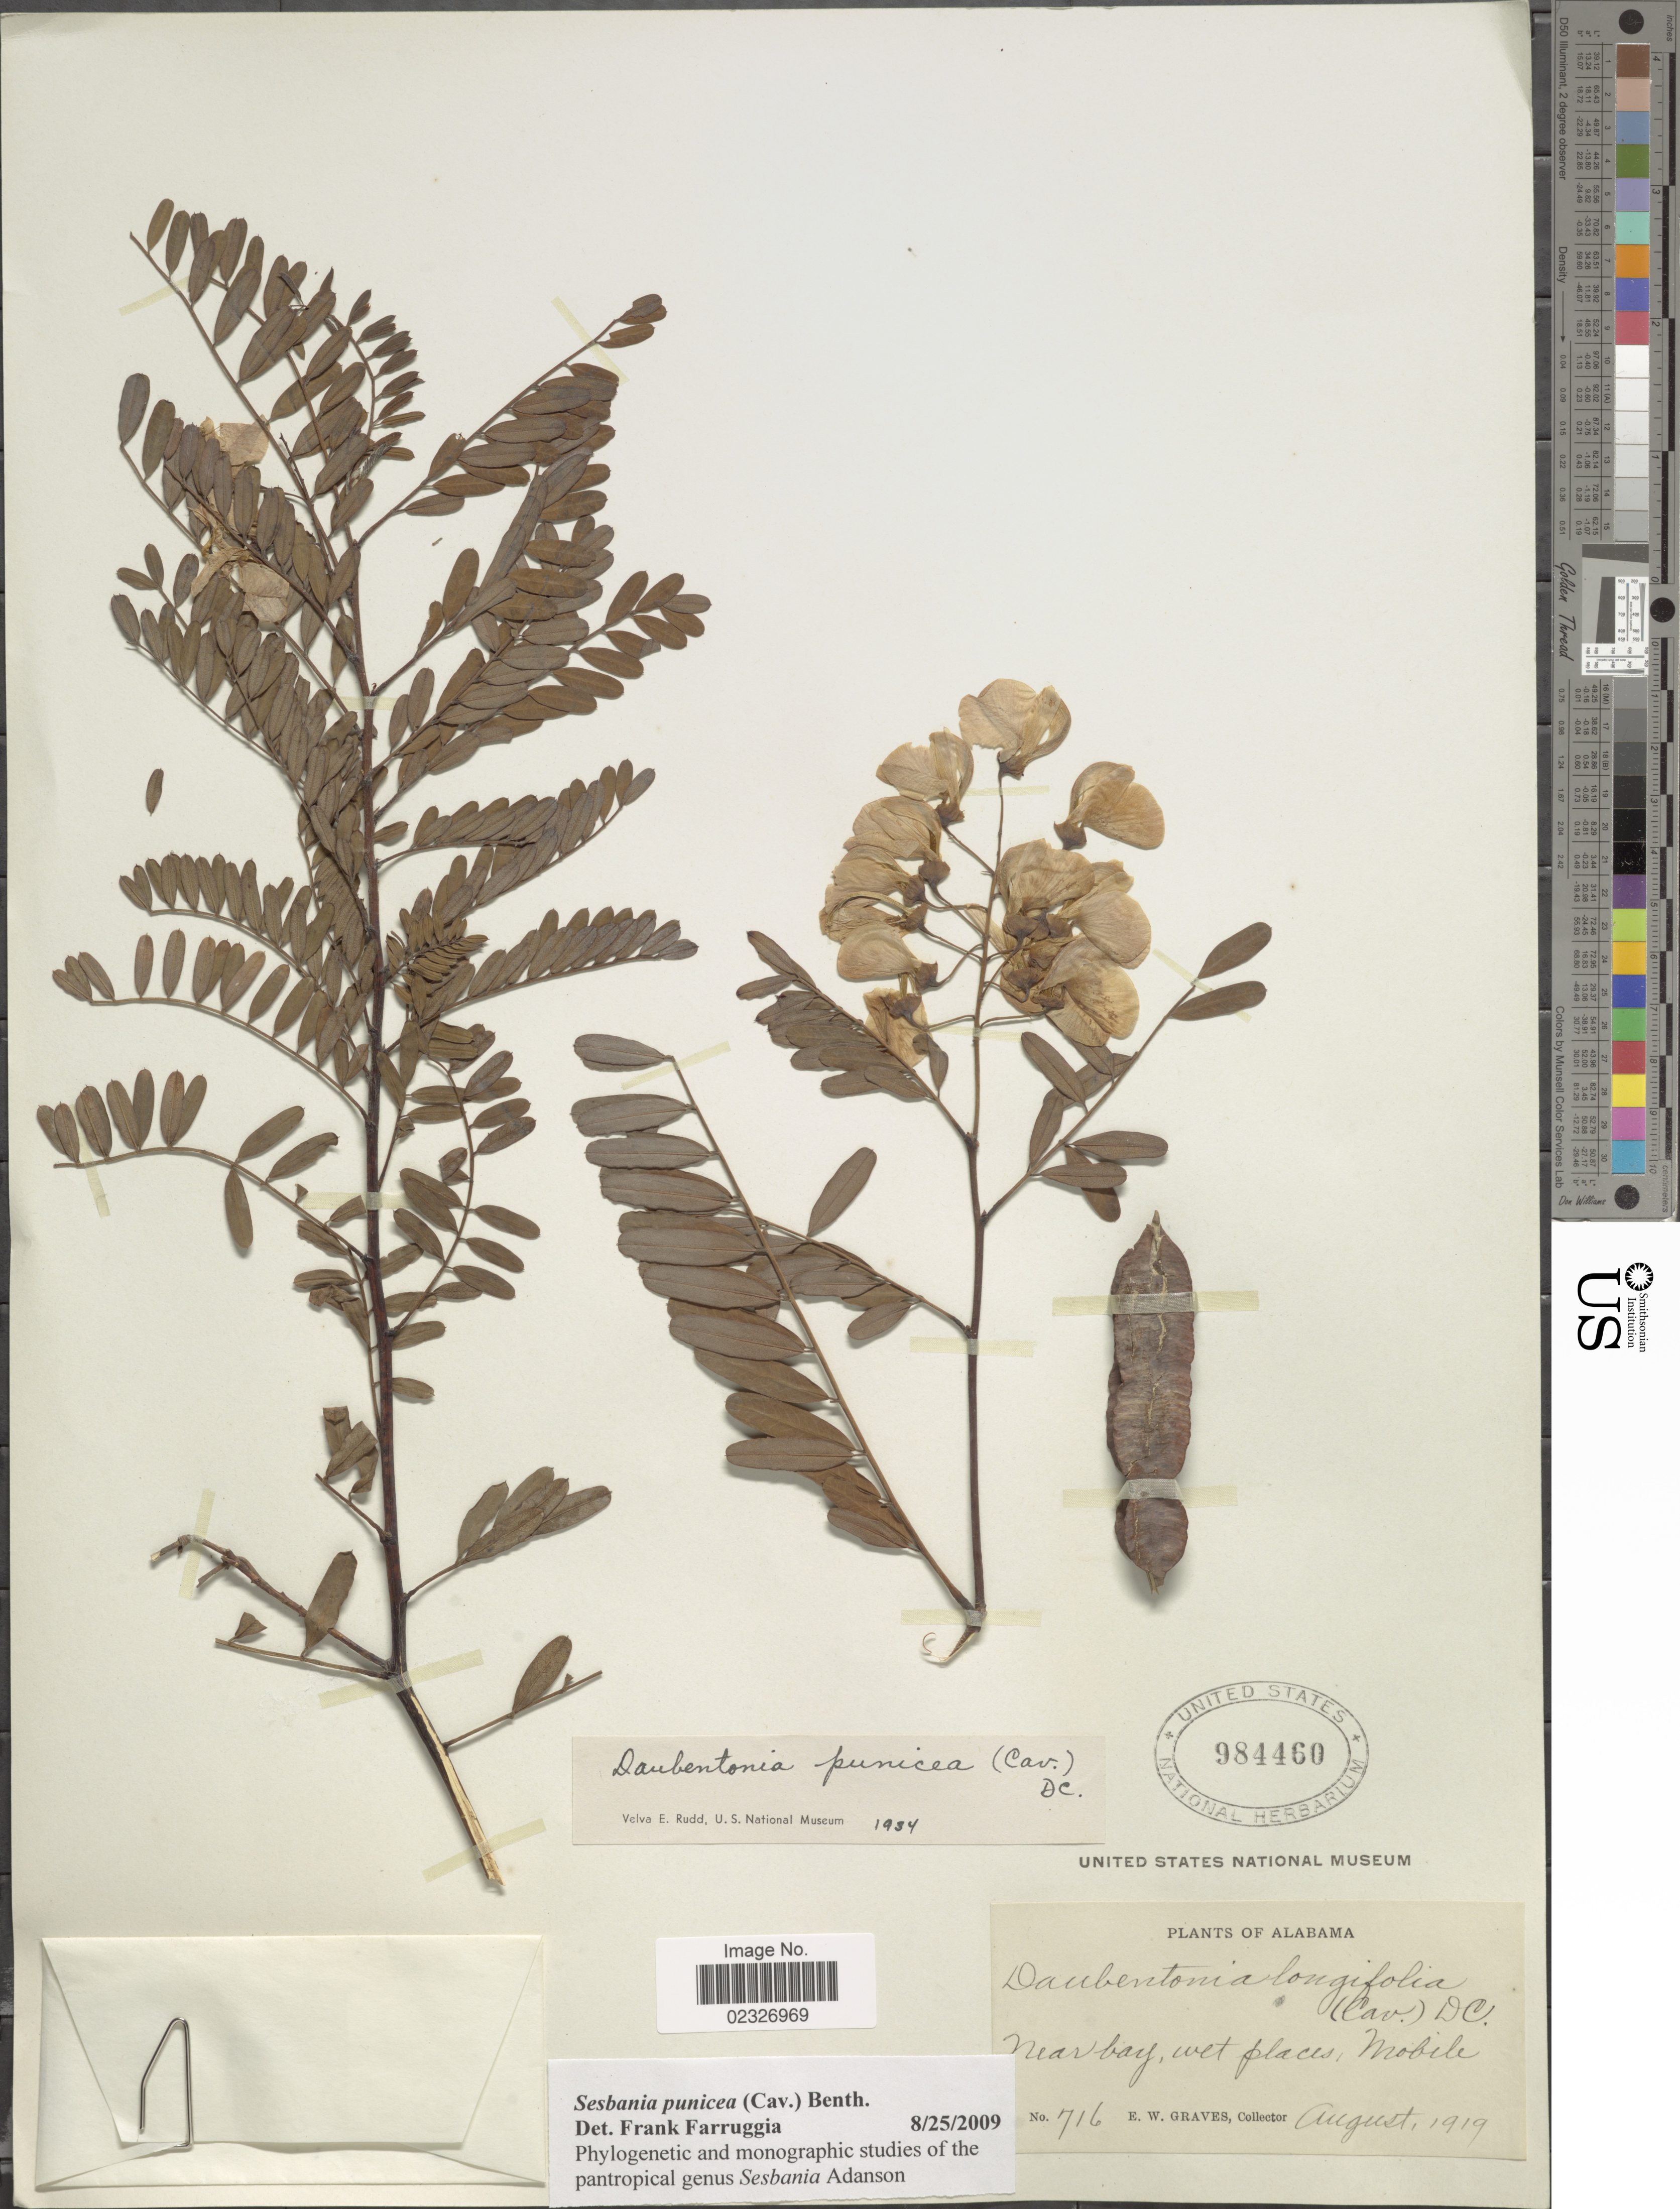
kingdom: Plantae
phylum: Tracheophyta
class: Magnoliopsida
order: Fabales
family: Fabaceae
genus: Sesbania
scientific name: Sesbania punicea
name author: (Cav.) Benth.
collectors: E. Graves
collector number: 716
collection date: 1919-08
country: United States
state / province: Alabama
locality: Mobile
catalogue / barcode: US 984460